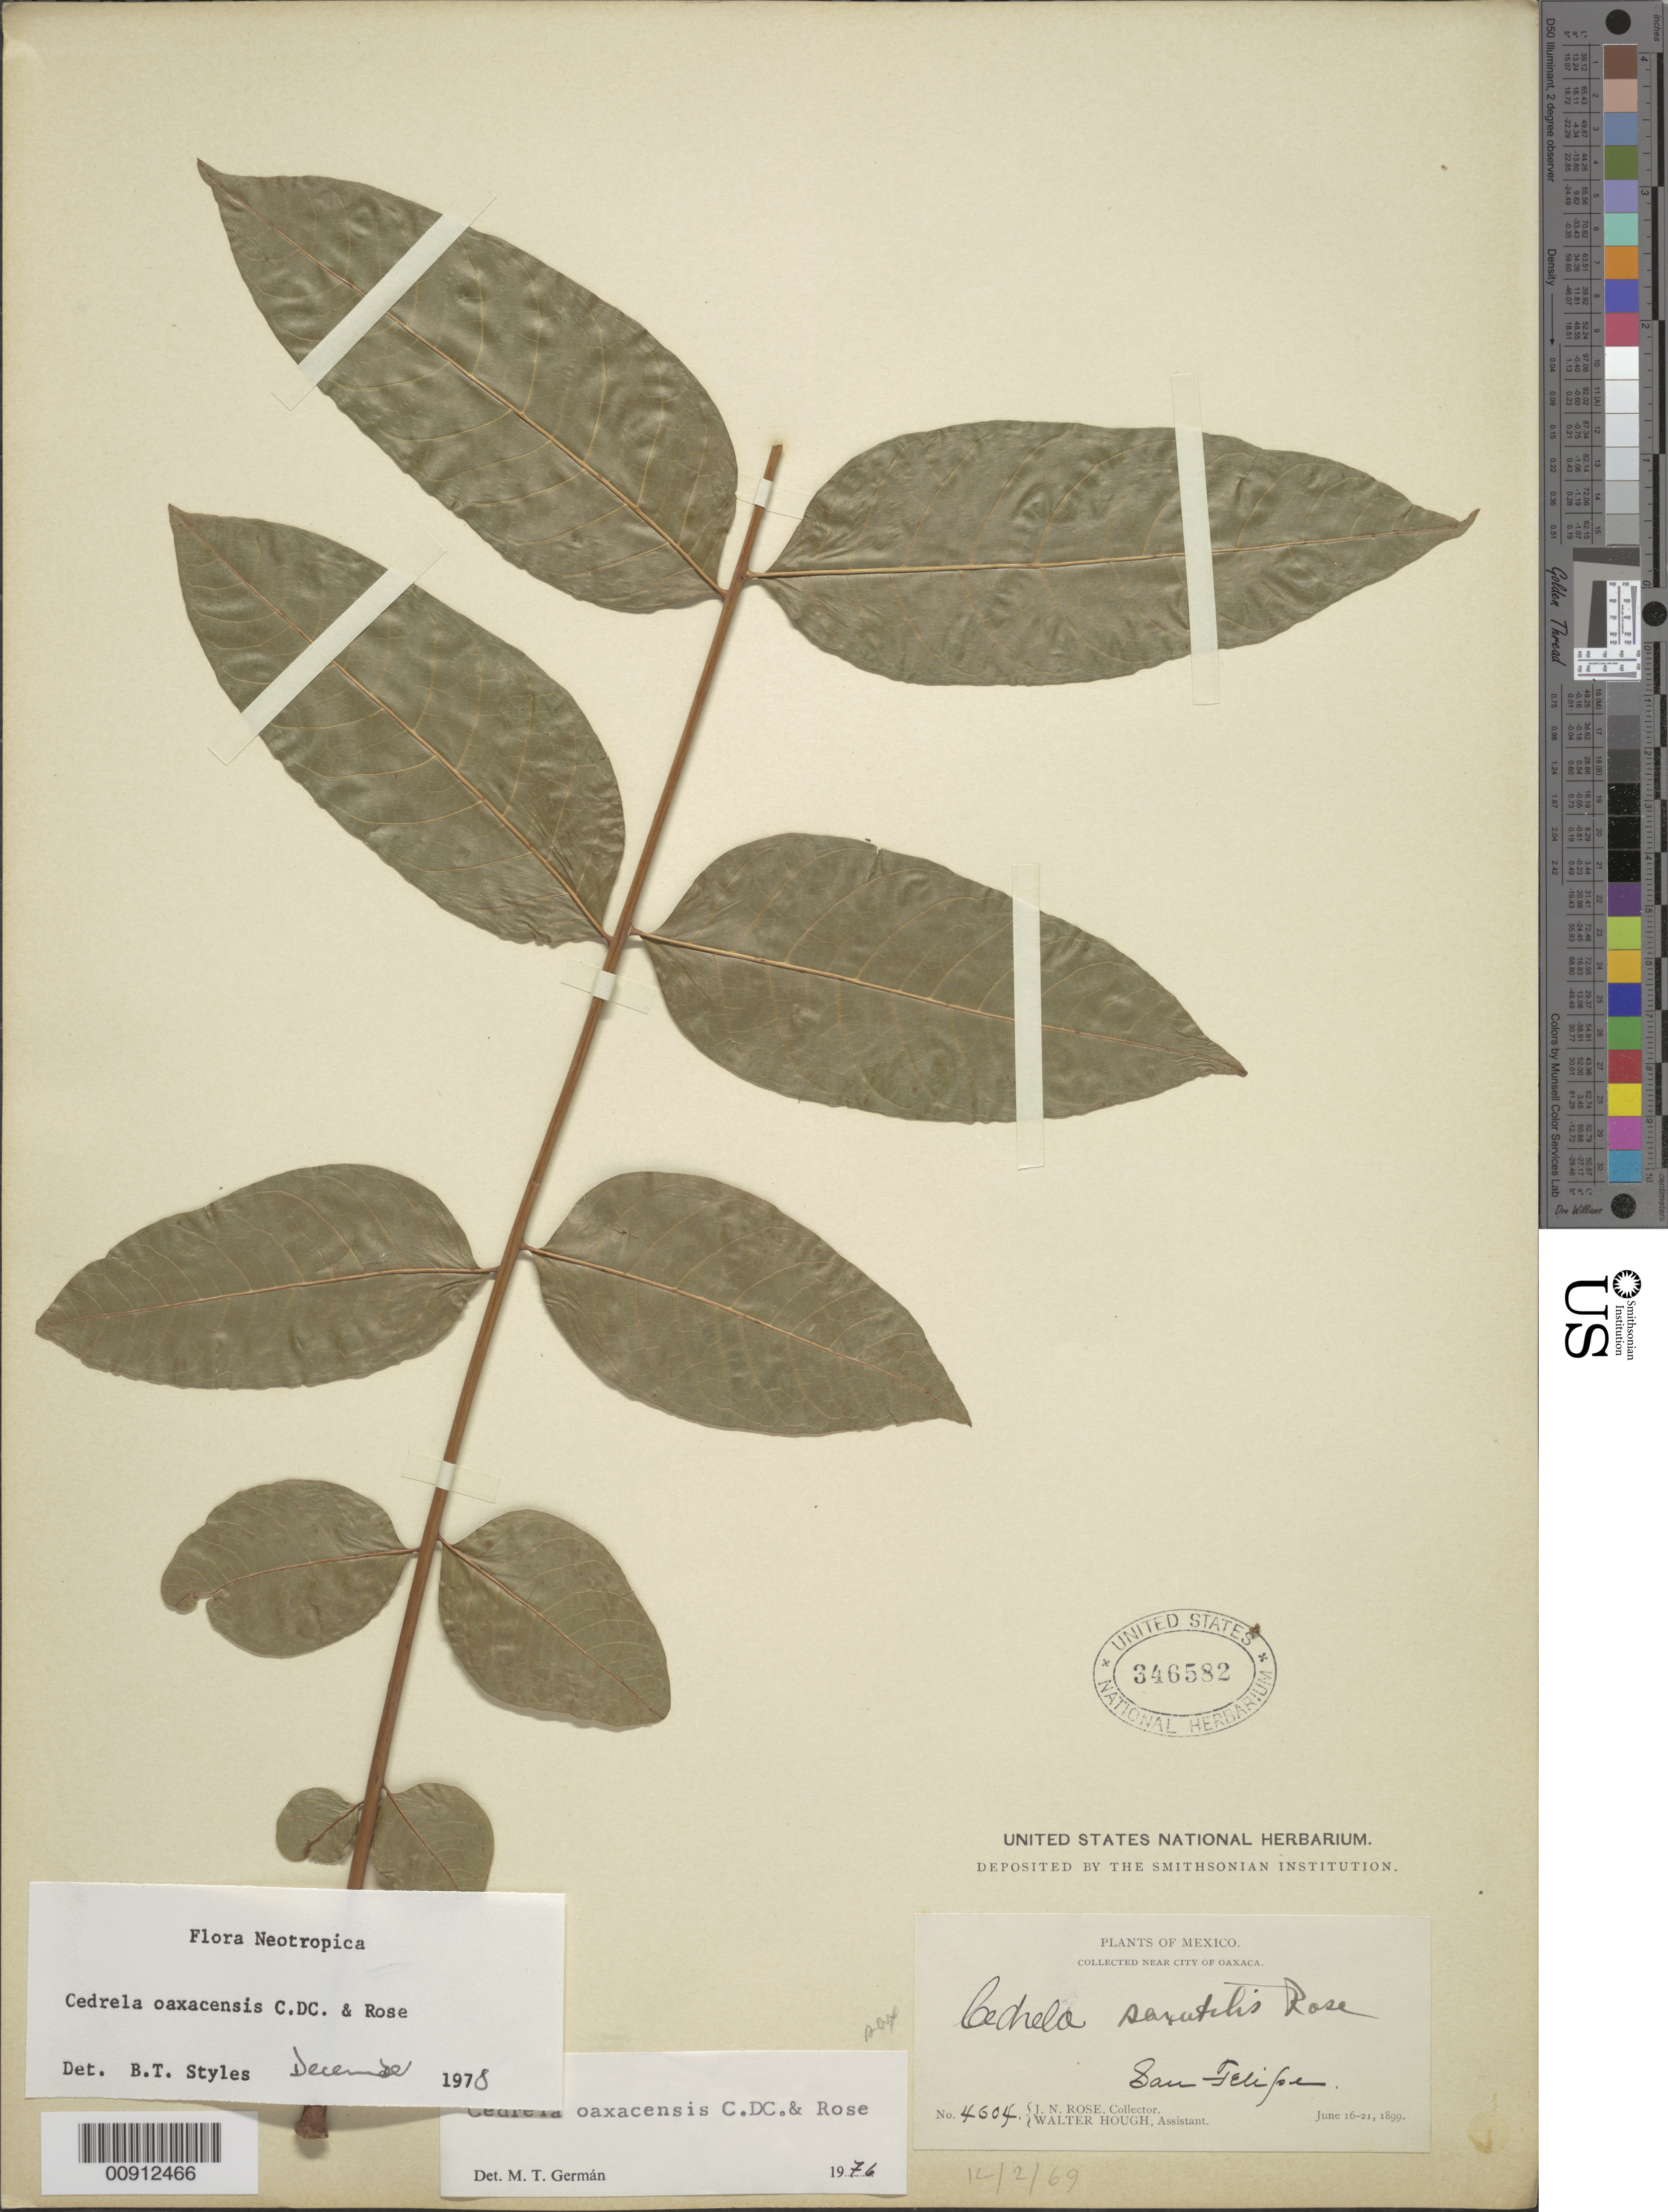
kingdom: Plantae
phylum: Tracheophyta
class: Magnoliopsida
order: Sapindales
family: Meliaceae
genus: Cedrela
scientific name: Cedrela oaxacensis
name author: C. DC. & Rose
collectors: J. N. Rose & W. Hough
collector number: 4604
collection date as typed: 16 Jun 1899 to 21 Jun 1899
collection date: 1899-06-16/1899-06-21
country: Mexico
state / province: Oaxaca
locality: San Felipe. Near City of Oaxaca.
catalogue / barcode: US 346582